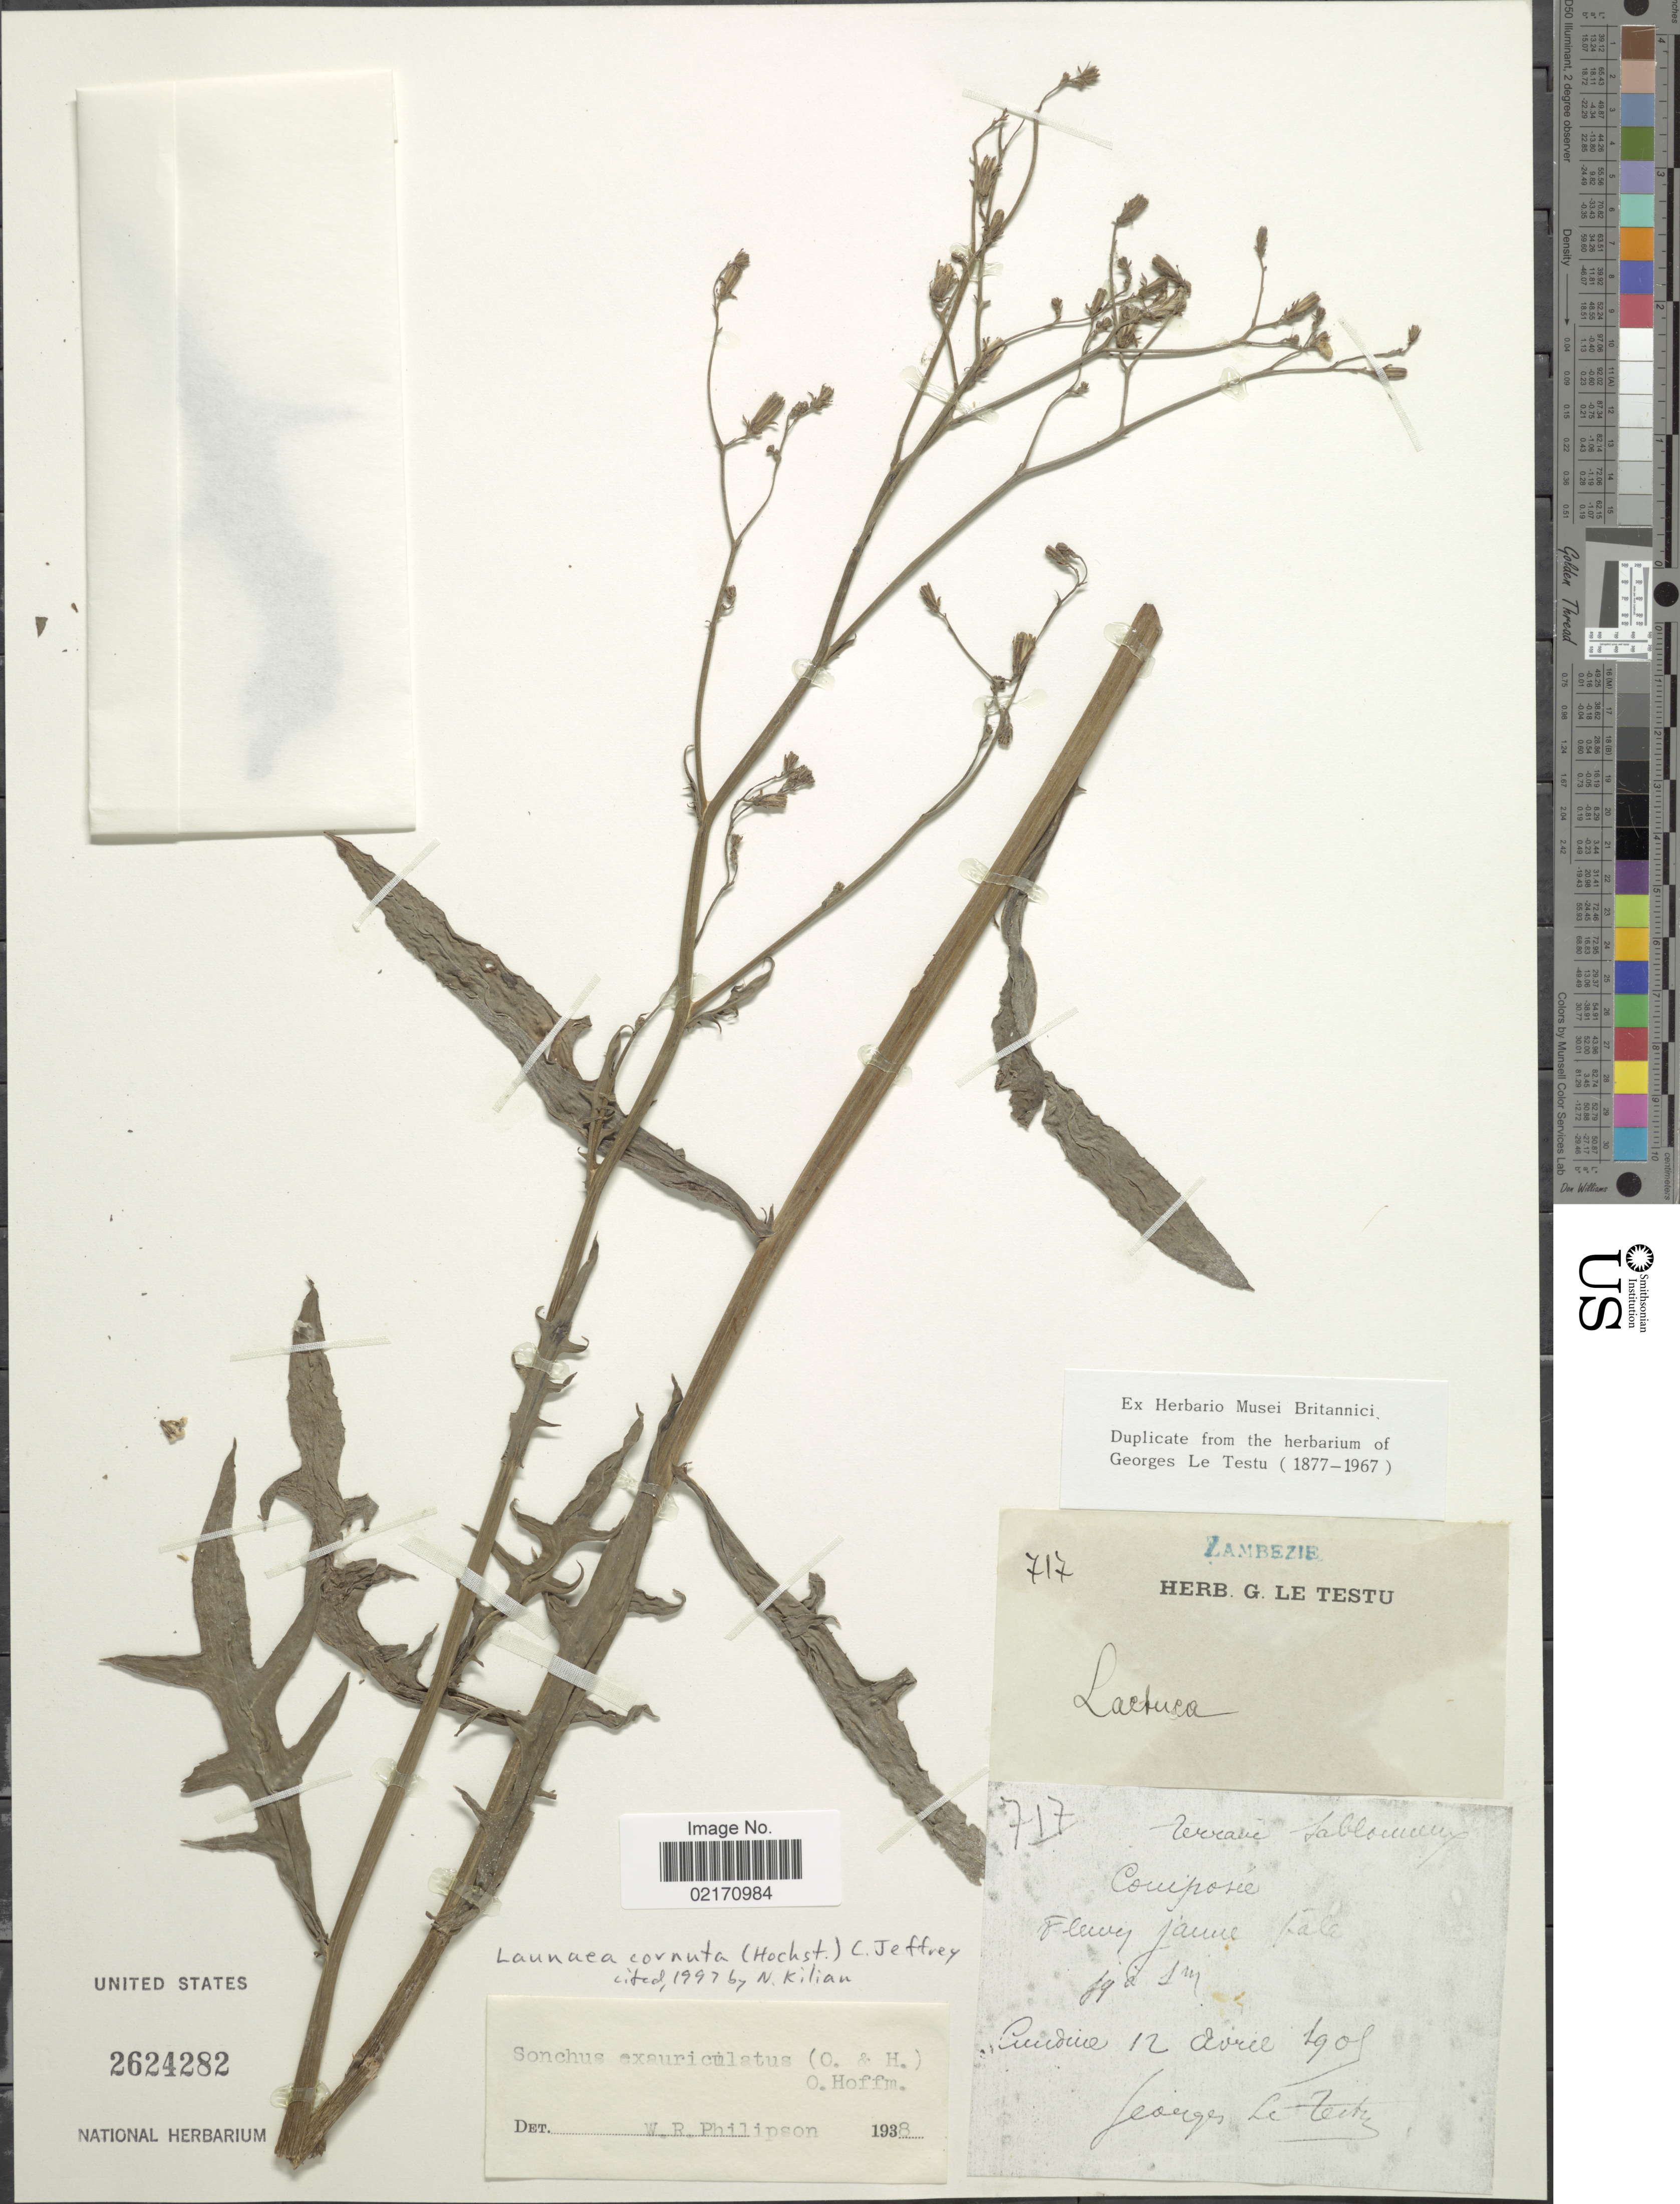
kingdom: Plantae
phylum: Tracheophyta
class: Magnoliopsida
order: Asterales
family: Asteraceae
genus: Launaea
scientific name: Launaea cornuta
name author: (Hochst. ex Oliv. & Hiern) C. Jeffrey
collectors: G. Le Testu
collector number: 717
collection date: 1905-04-12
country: Zambia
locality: Zambezie.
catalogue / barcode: US 2624282